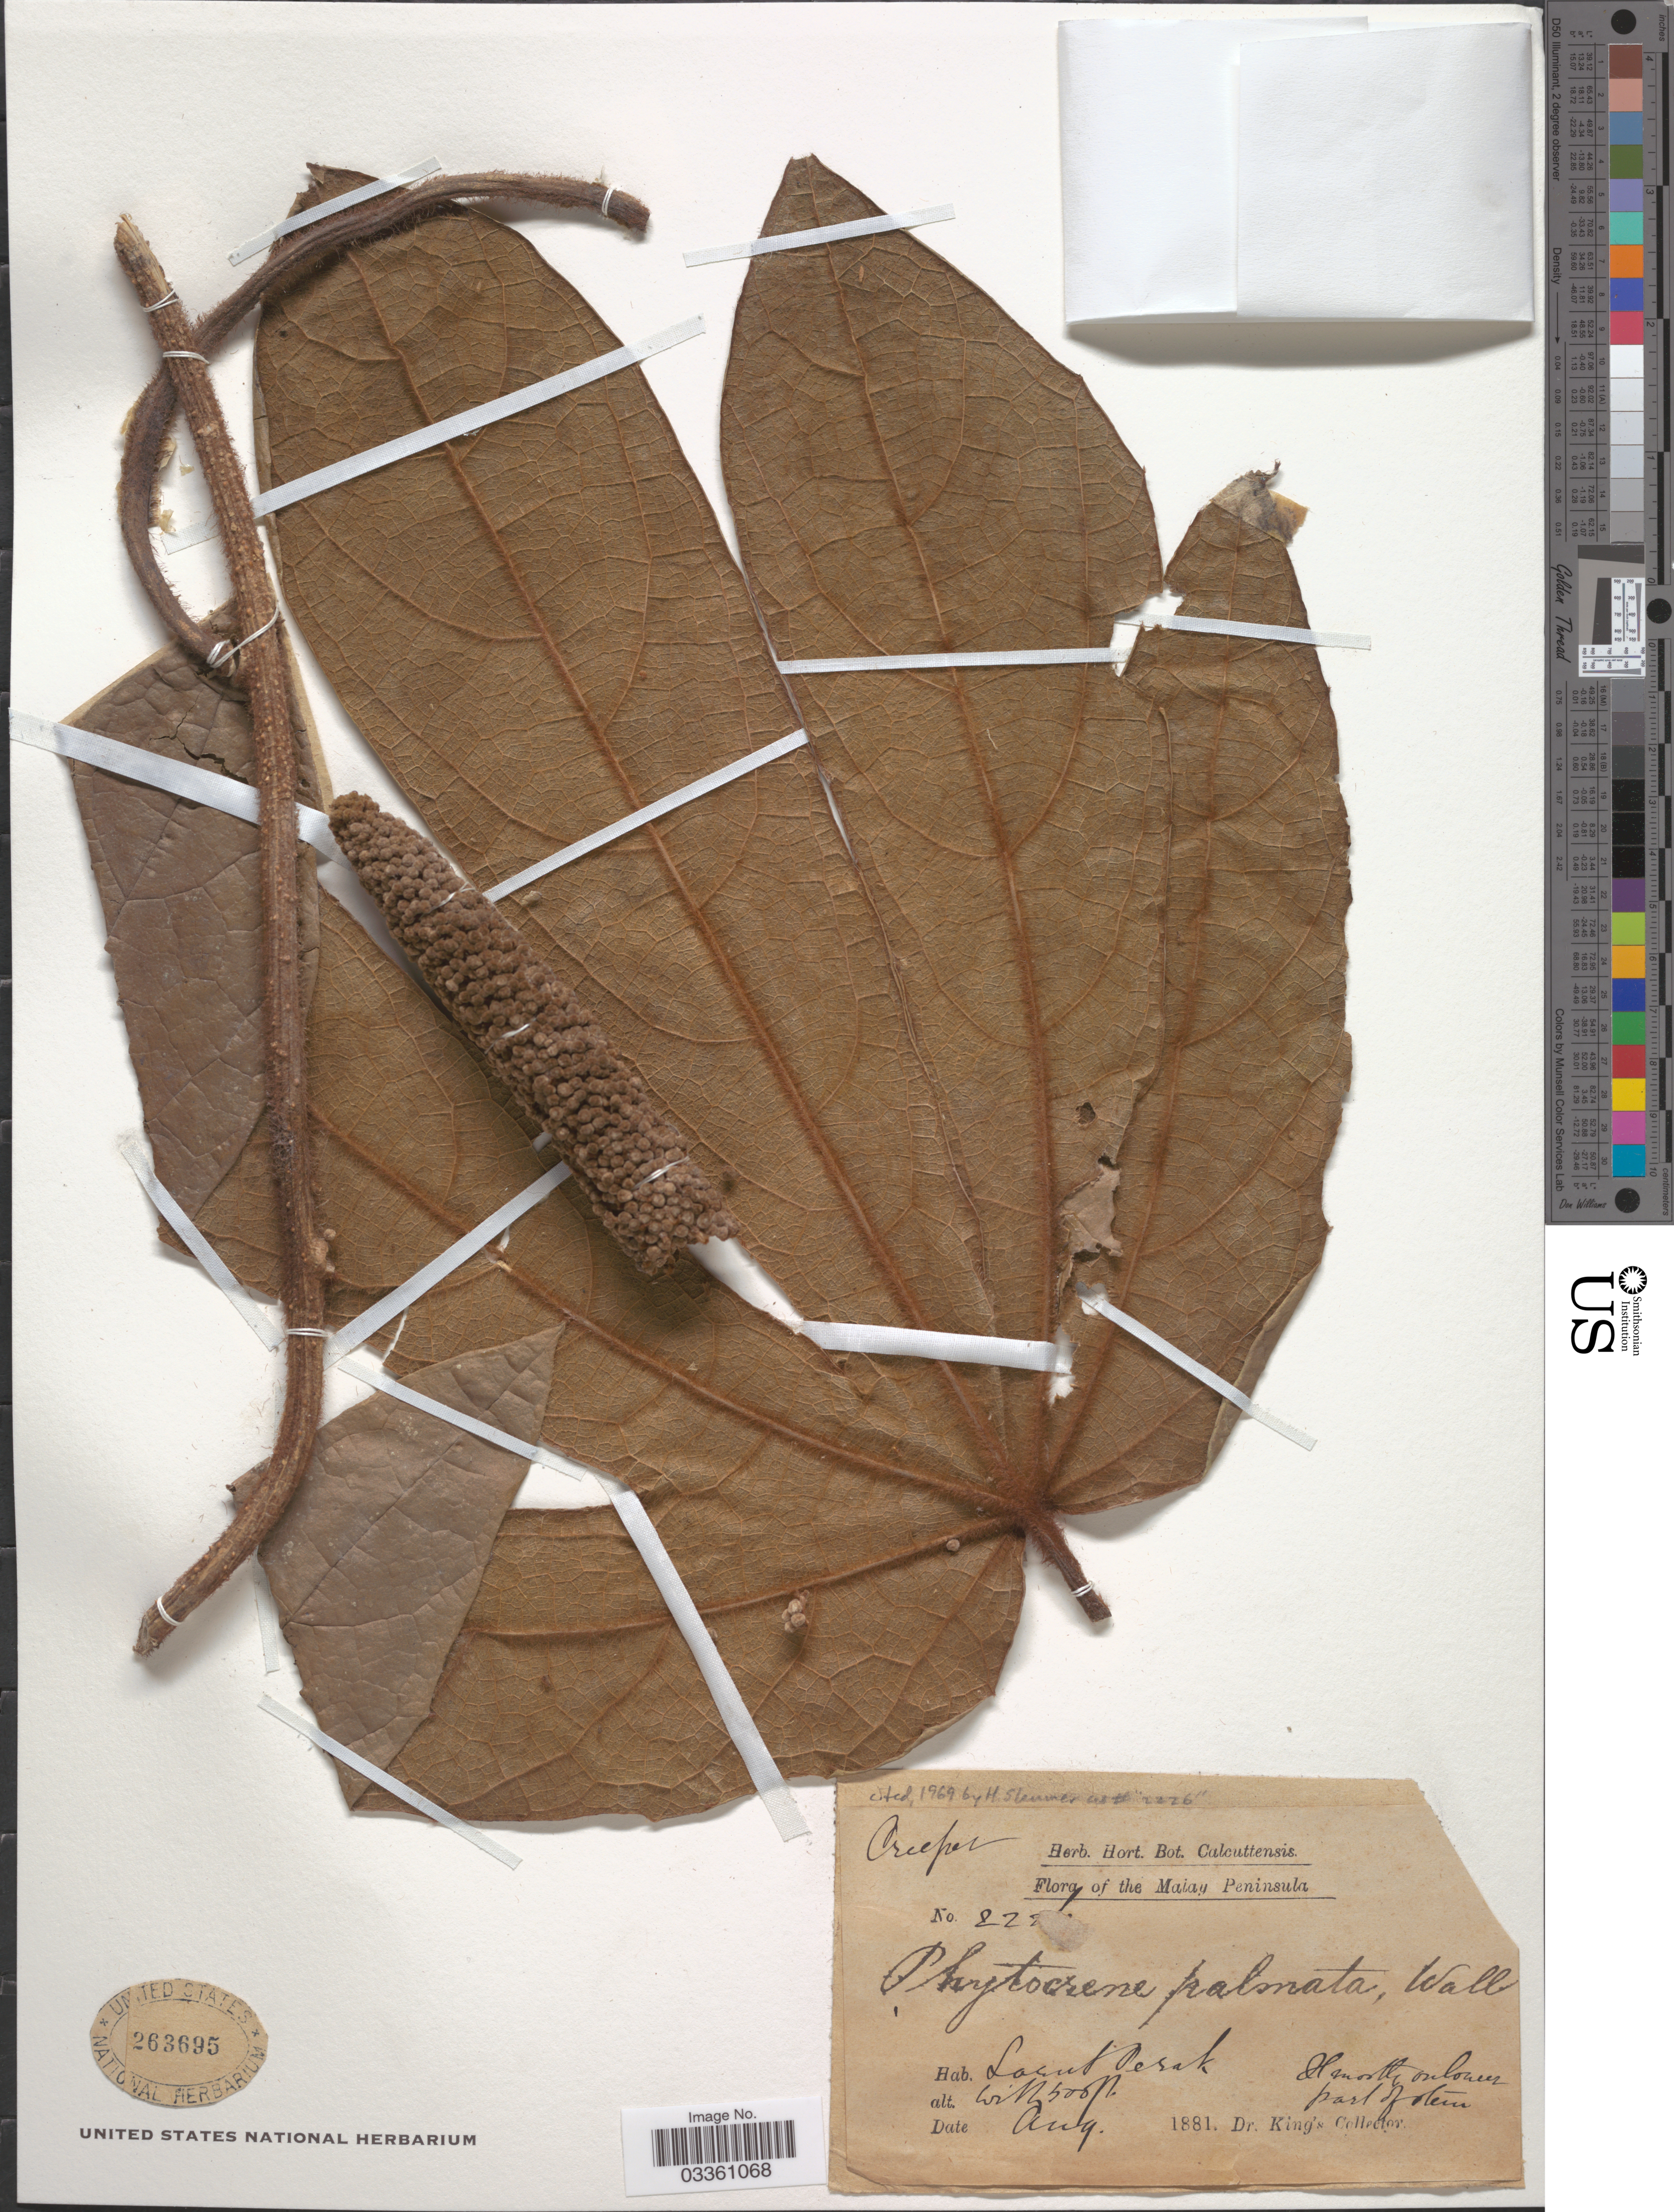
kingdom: Plantae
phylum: Tracheophyta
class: Magnoliopsida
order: Icacinales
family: Icacinaceae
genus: Phytocrene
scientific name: Phytocrene palmata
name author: Wall.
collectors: Dr. King's collector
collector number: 22!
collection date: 1881-08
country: Malaysia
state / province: Perak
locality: Malay Peninsula. Larut. Hemoth on lower part of denn. [unsure placement]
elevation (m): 152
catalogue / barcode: US 263695